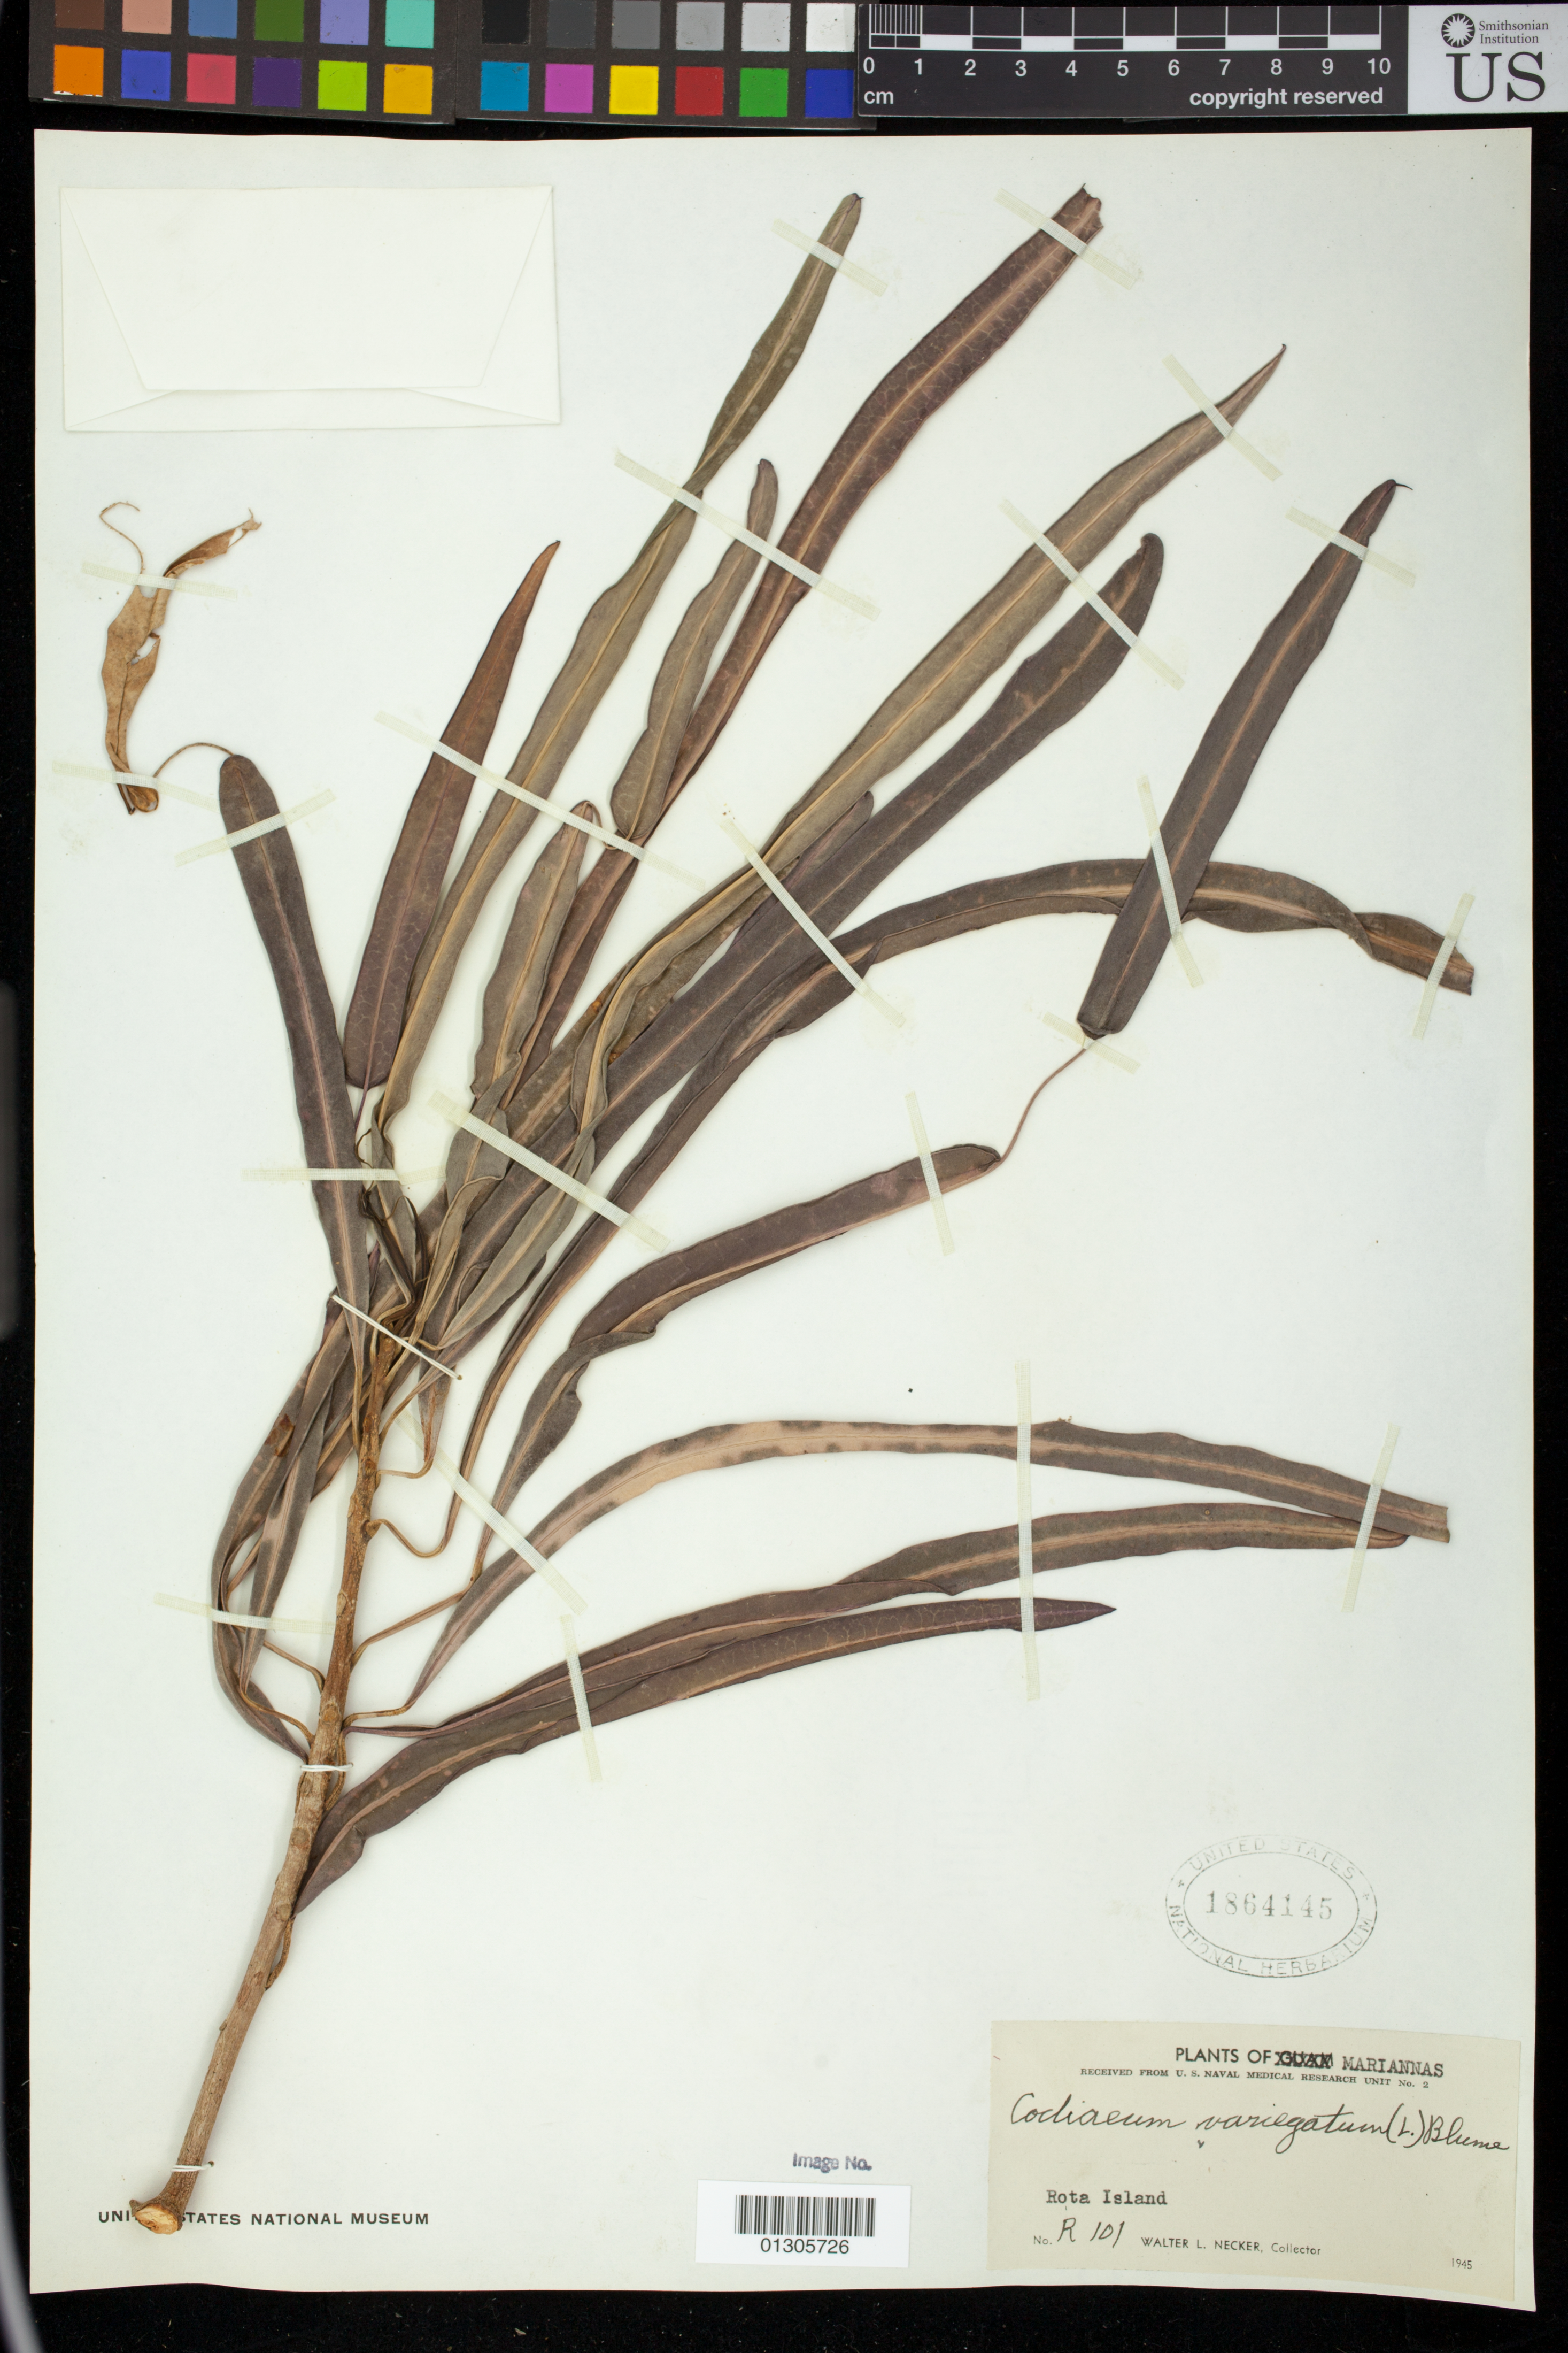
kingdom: Plantae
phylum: Tracheophyta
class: Magnoliopsida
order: Malpighiales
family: Euphorbiaceae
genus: Codiaeum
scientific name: Codiaeum variegatum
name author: (L.) Rumph. ex A. Juss.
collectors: W. L. Necker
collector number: R 101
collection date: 1945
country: Northern Mariana Islands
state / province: Rota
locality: Rota Island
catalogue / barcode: US 1864145